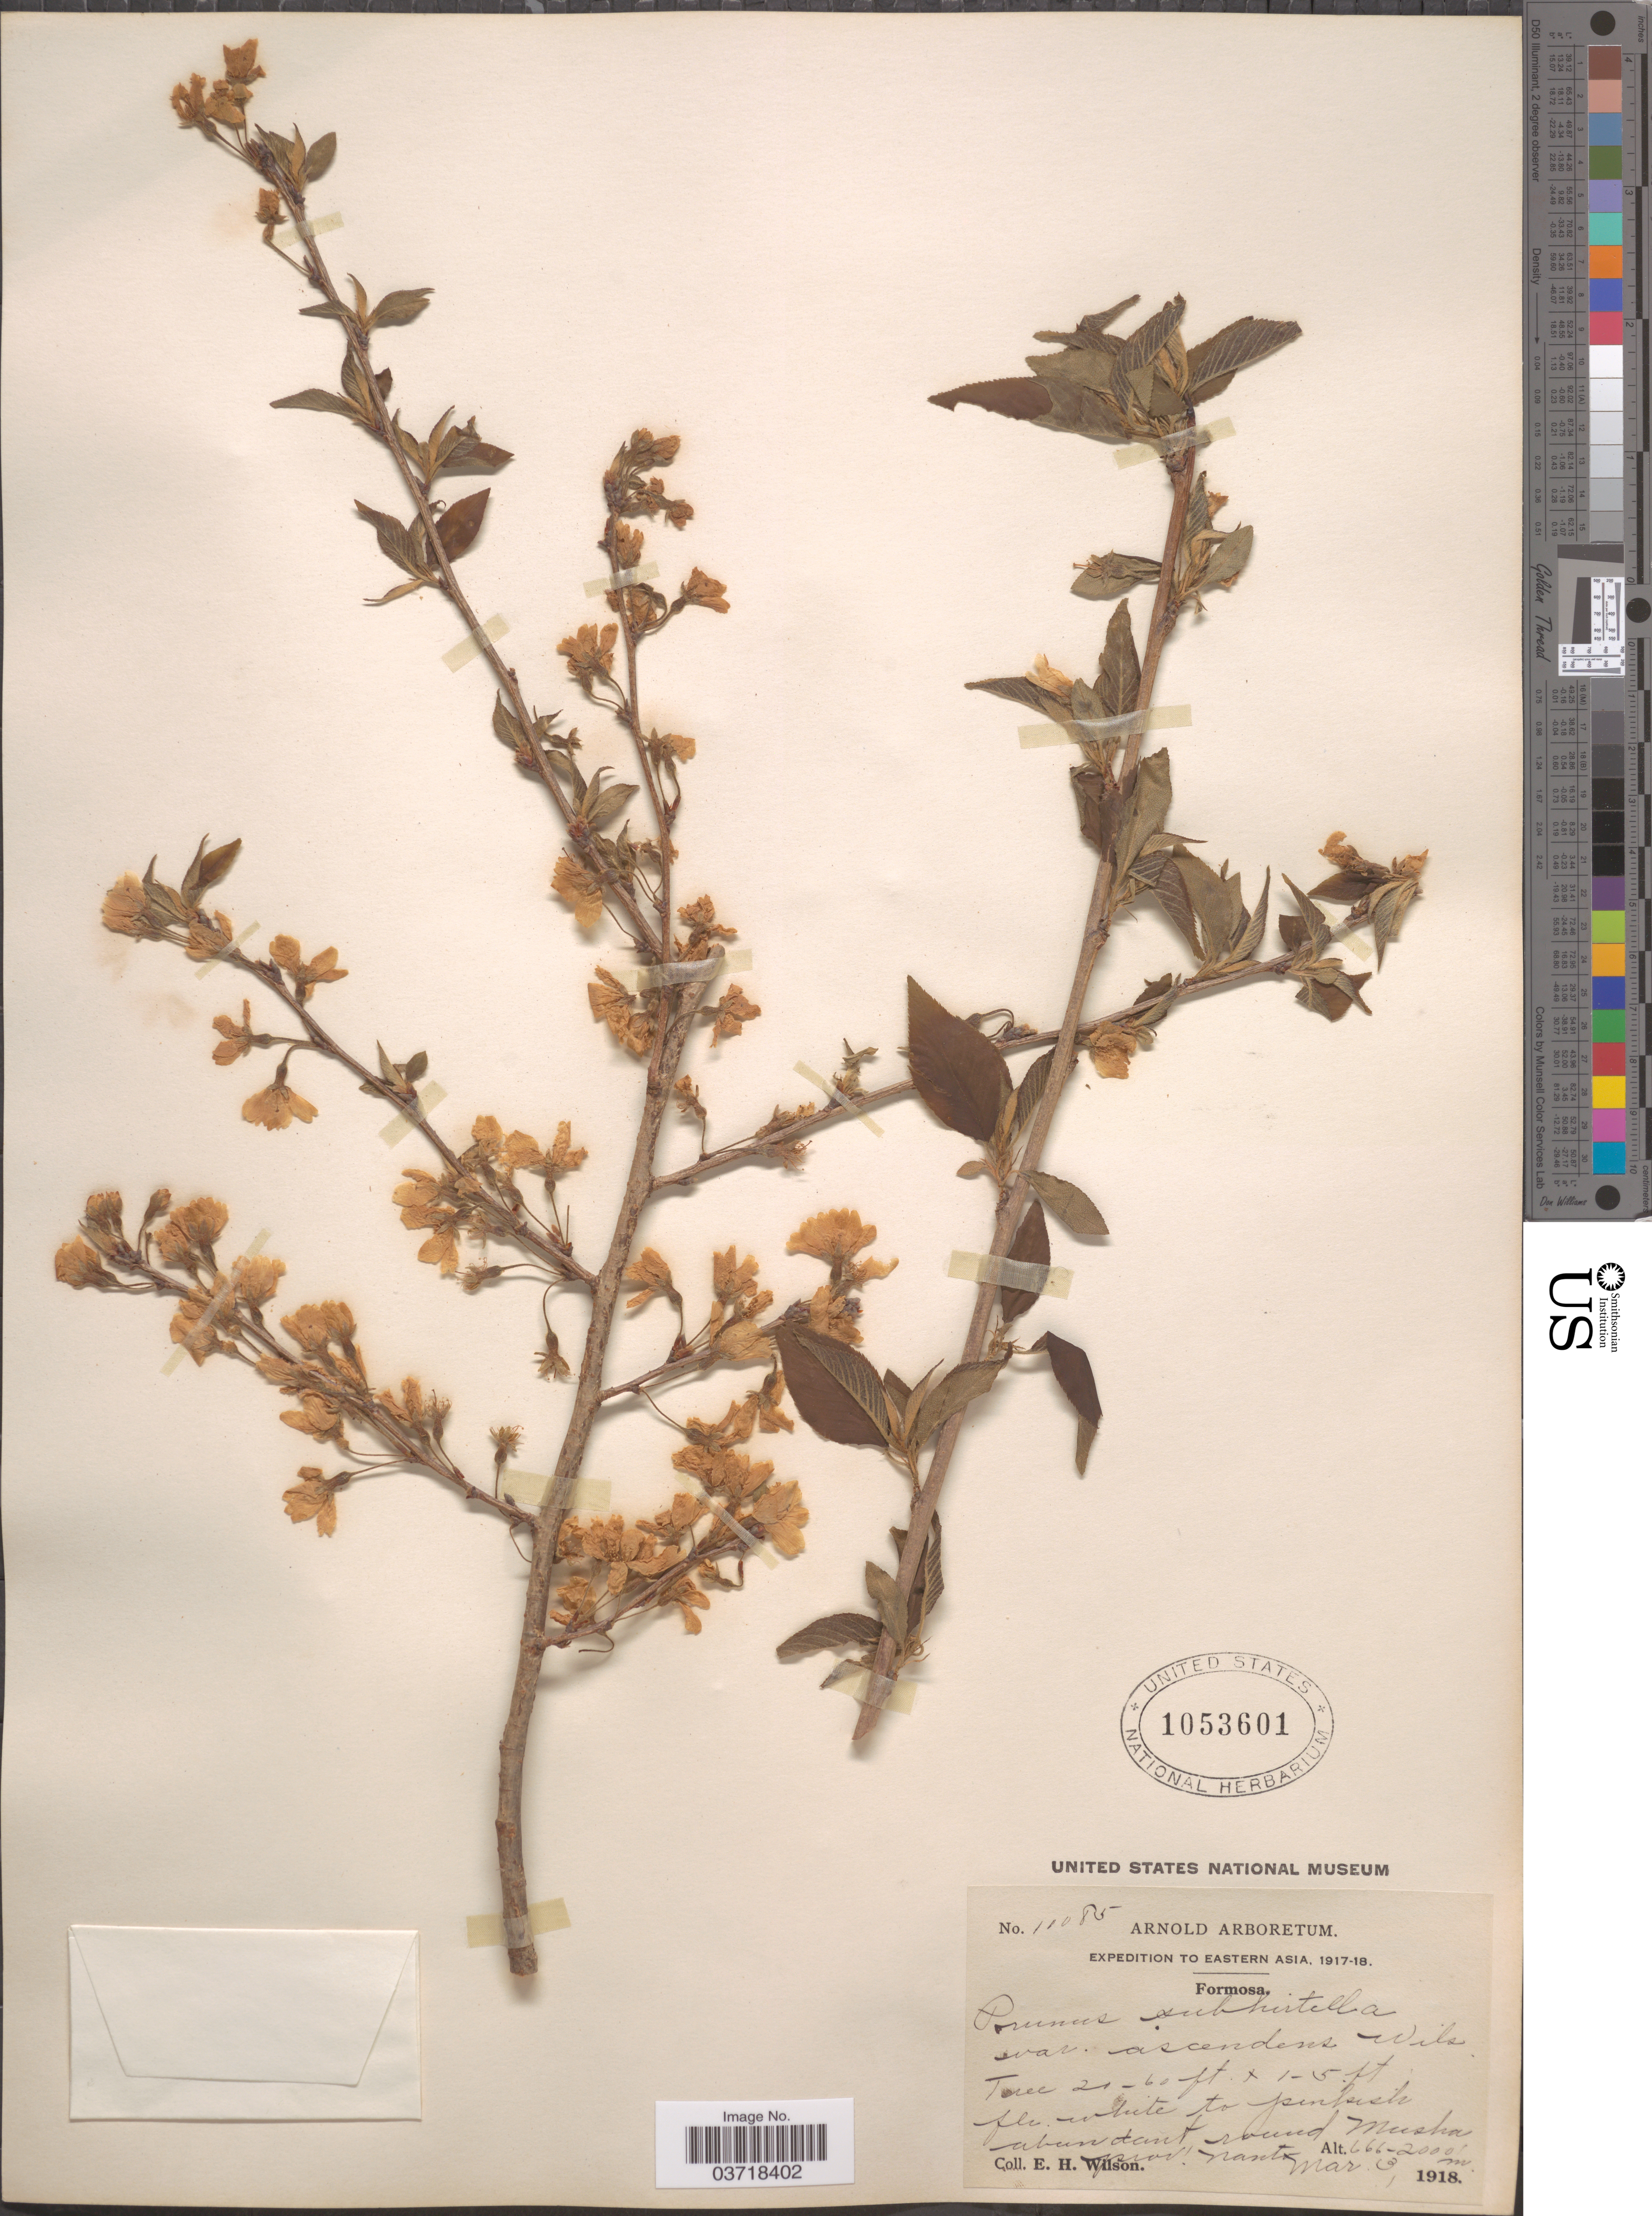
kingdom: Plantae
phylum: Tracheophyta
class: Magnoliopsida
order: Rosales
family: Rosaceae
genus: Prunus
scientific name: Prunus subhirtella var. ascendens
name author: (Makino) E.H. Wilson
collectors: E. Wilson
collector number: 11085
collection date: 1918-03-03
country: Taiwan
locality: Eastern Asia. Formosa. Round Musha. Prov. Nanto.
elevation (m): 666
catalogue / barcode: US 1053601